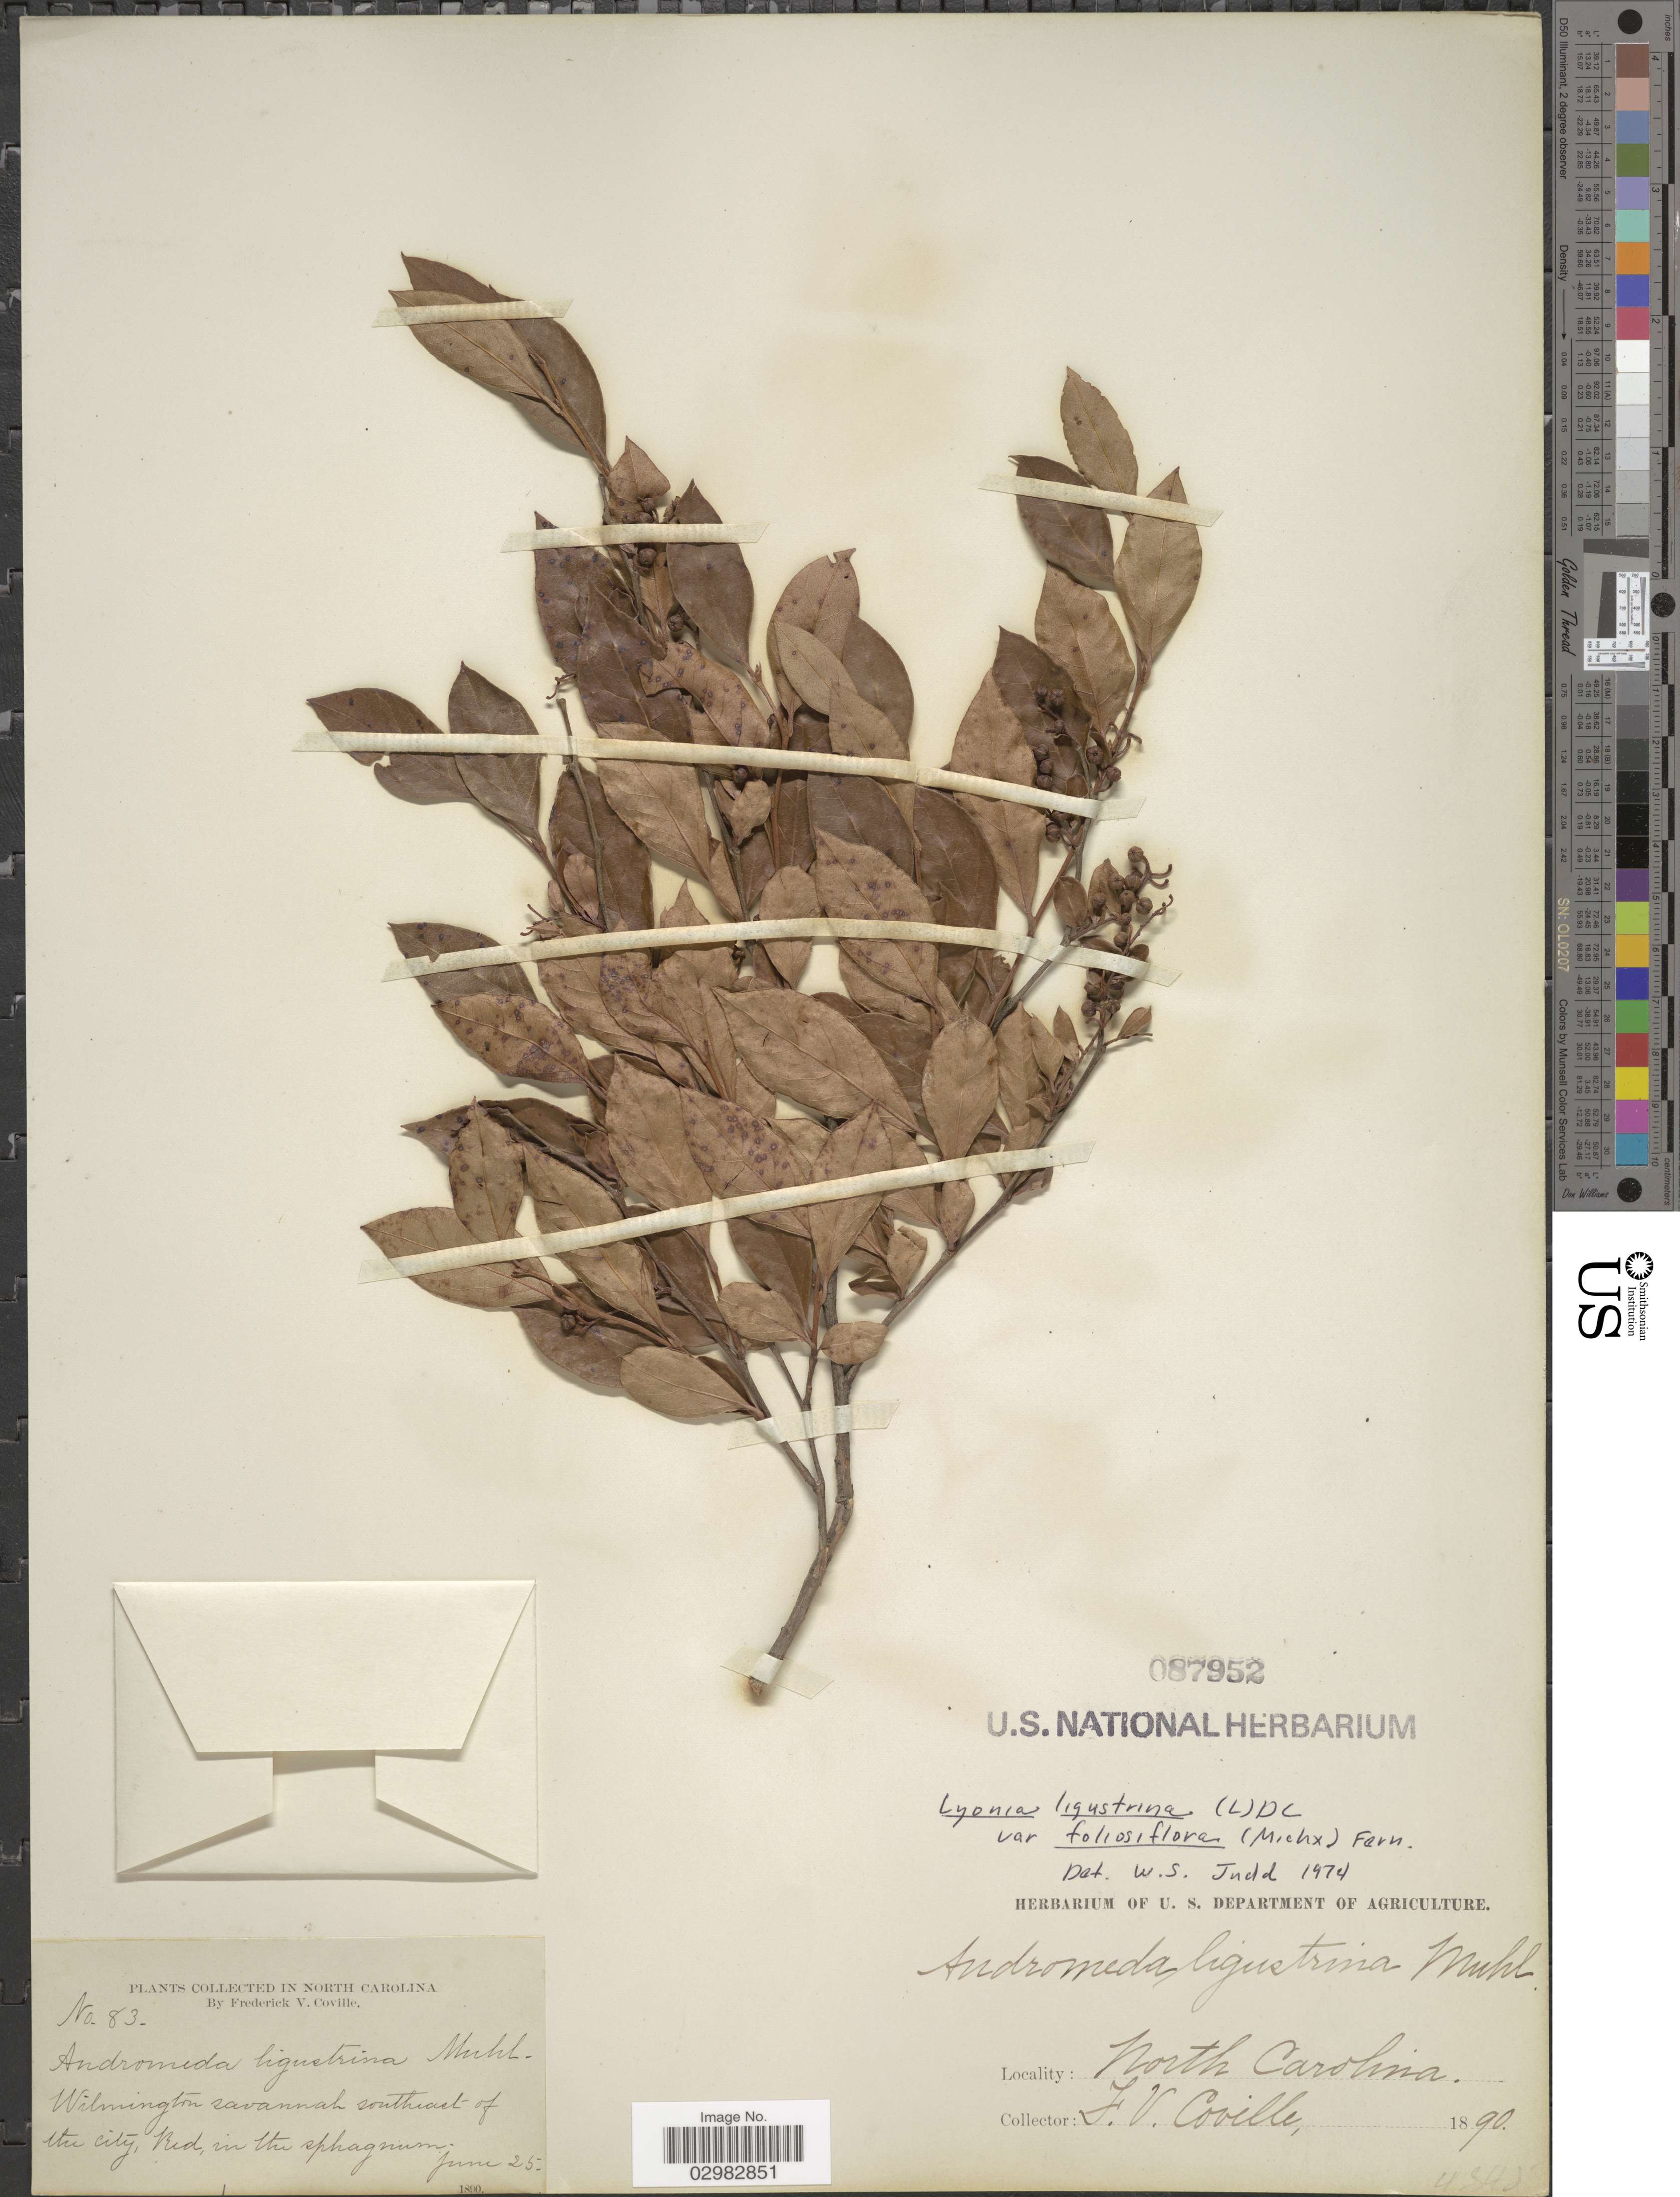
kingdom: Plantae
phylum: Tracheophyta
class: Magnoliopsida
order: Ericales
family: Ericaceae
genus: Lyonia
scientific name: Lyonia ligustrina var. foliosiflora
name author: (Michx.) Fernald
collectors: F. V. Coville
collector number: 83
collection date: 1890-06-25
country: United States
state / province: North Carolina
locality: Wilmington savannah southeast of the city, Red, in the sphagnum.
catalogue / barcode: US 87952